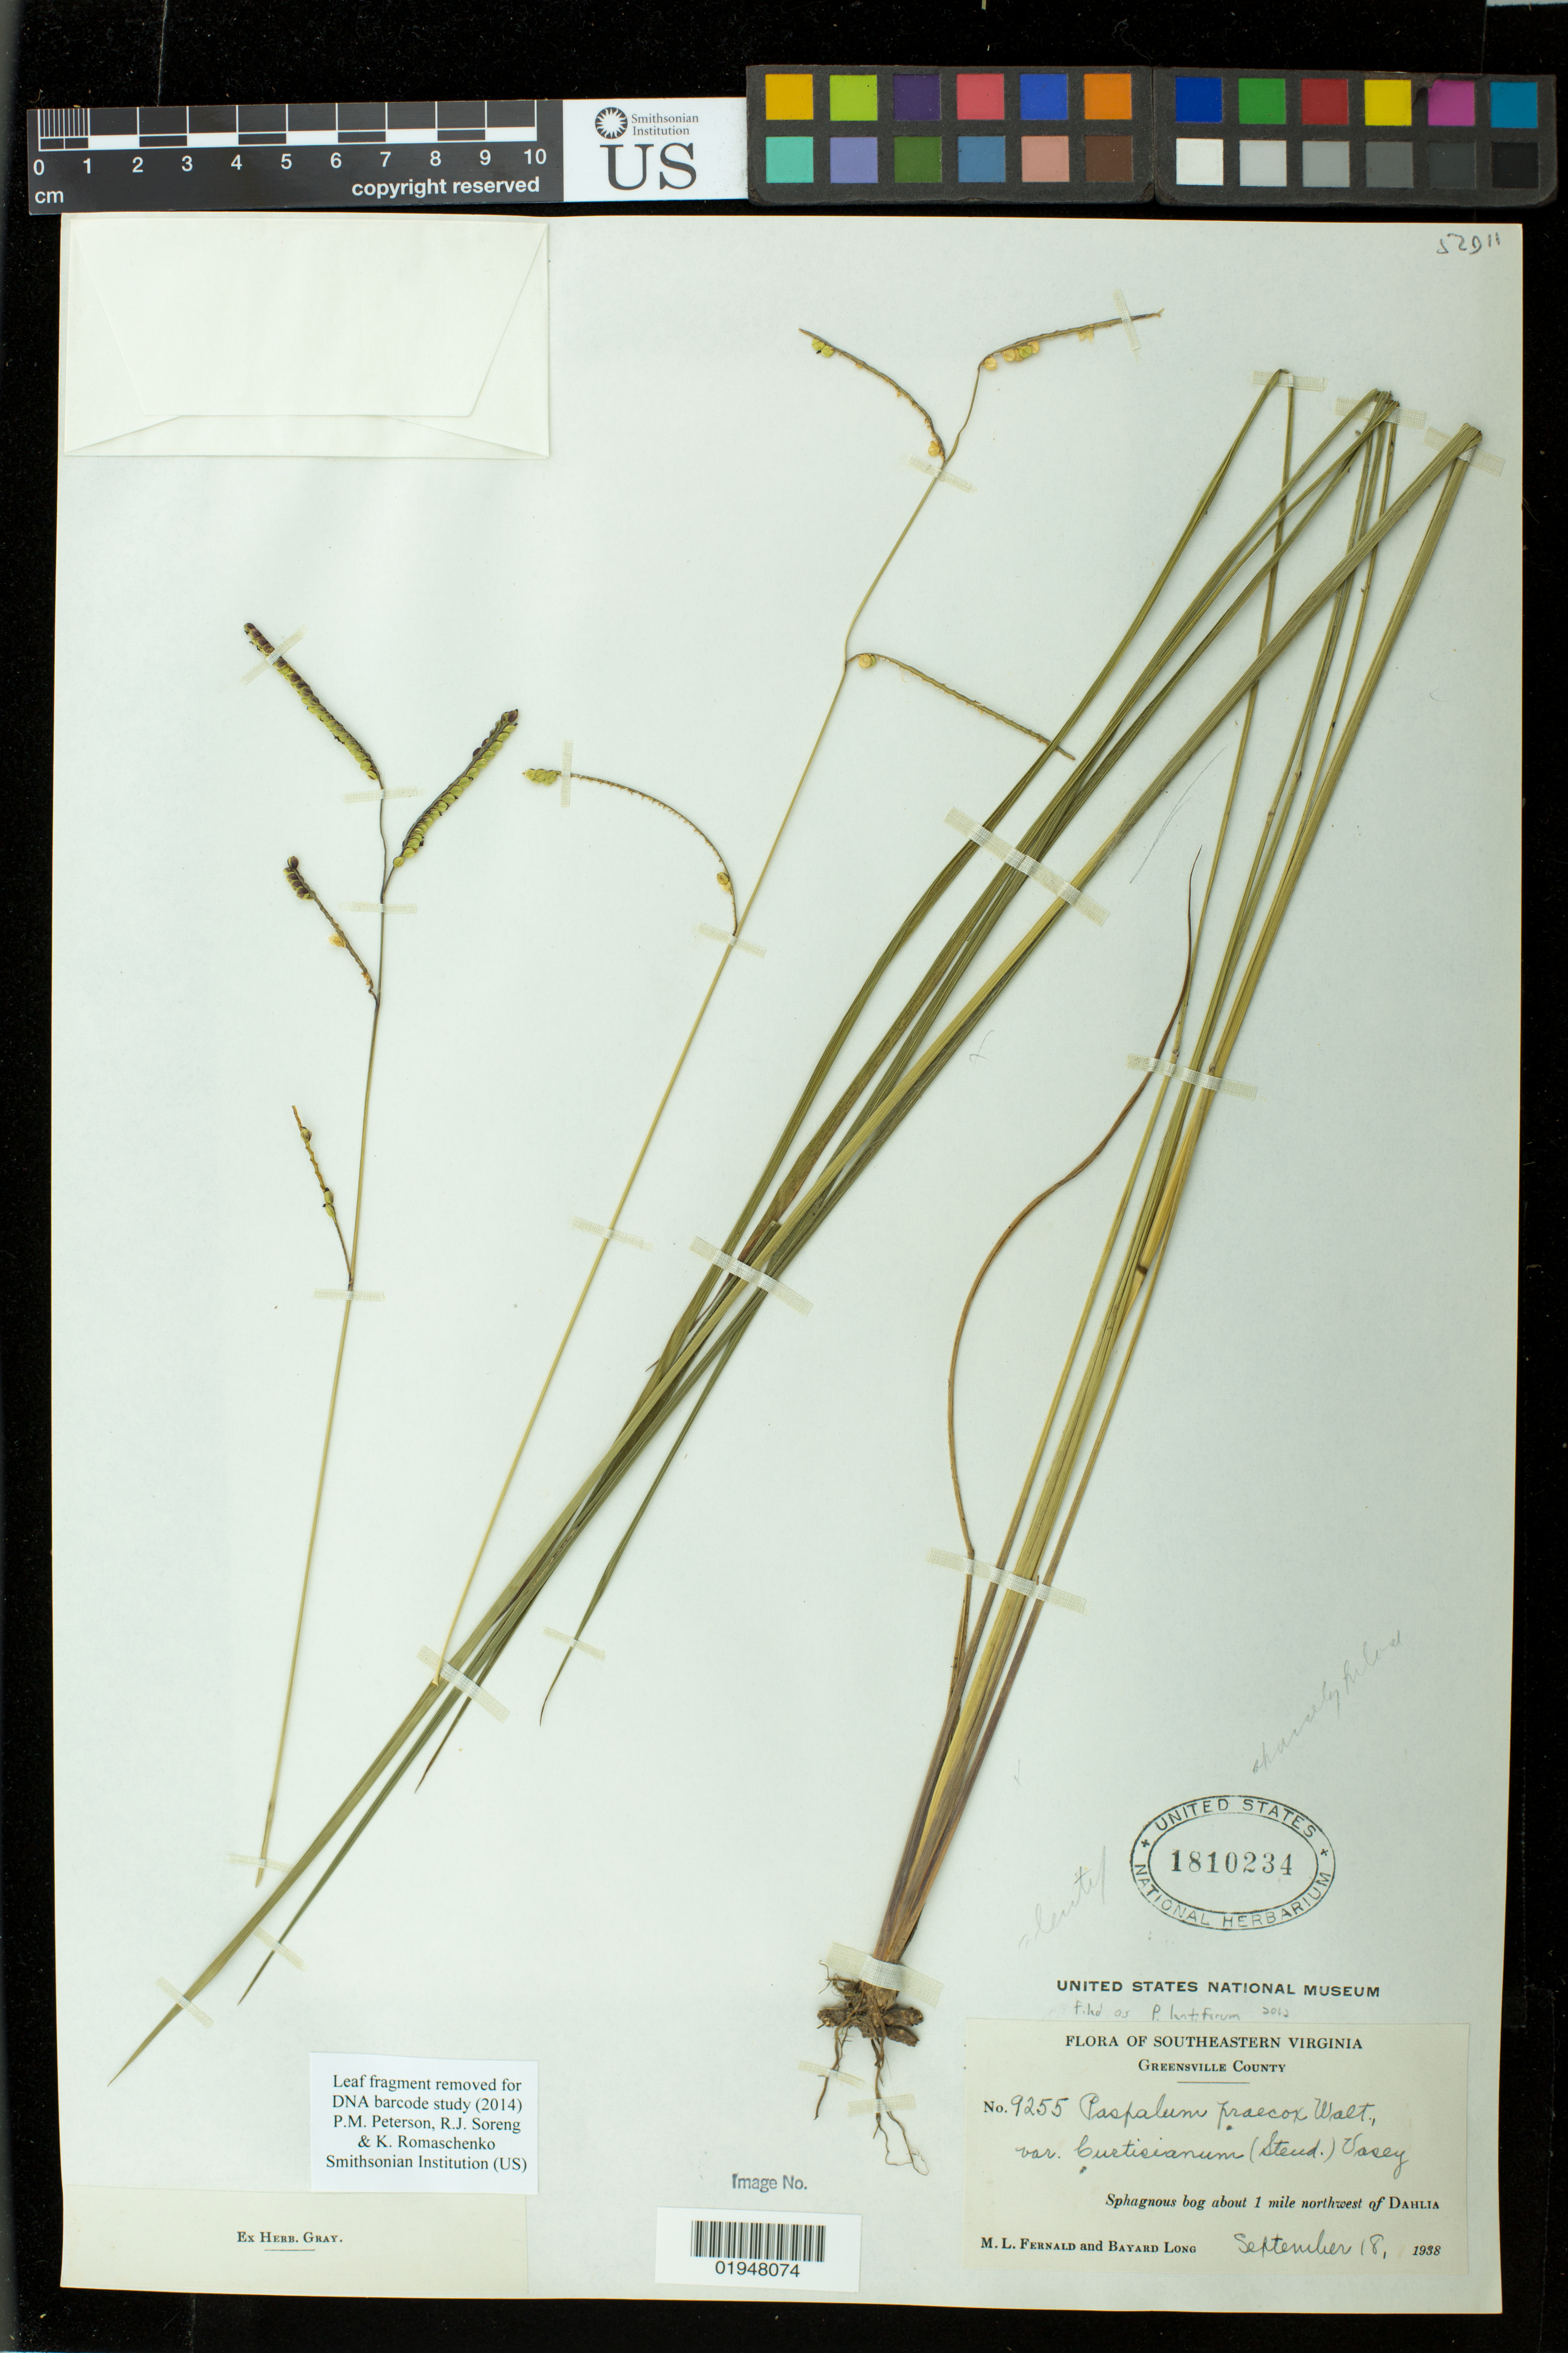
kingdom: Plantae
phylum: Tracheophyta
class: Liliopsida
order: Poales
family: Poaceae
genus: Paspalum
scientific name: Paspalum lentiferum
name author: Lam.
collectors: M. L. Fernald & B. Long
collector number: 9255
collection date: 1938-09-18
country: United States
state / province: Virginia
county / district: Greensville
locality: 1 mile northwest of Dahlia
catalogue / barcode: US 1810234